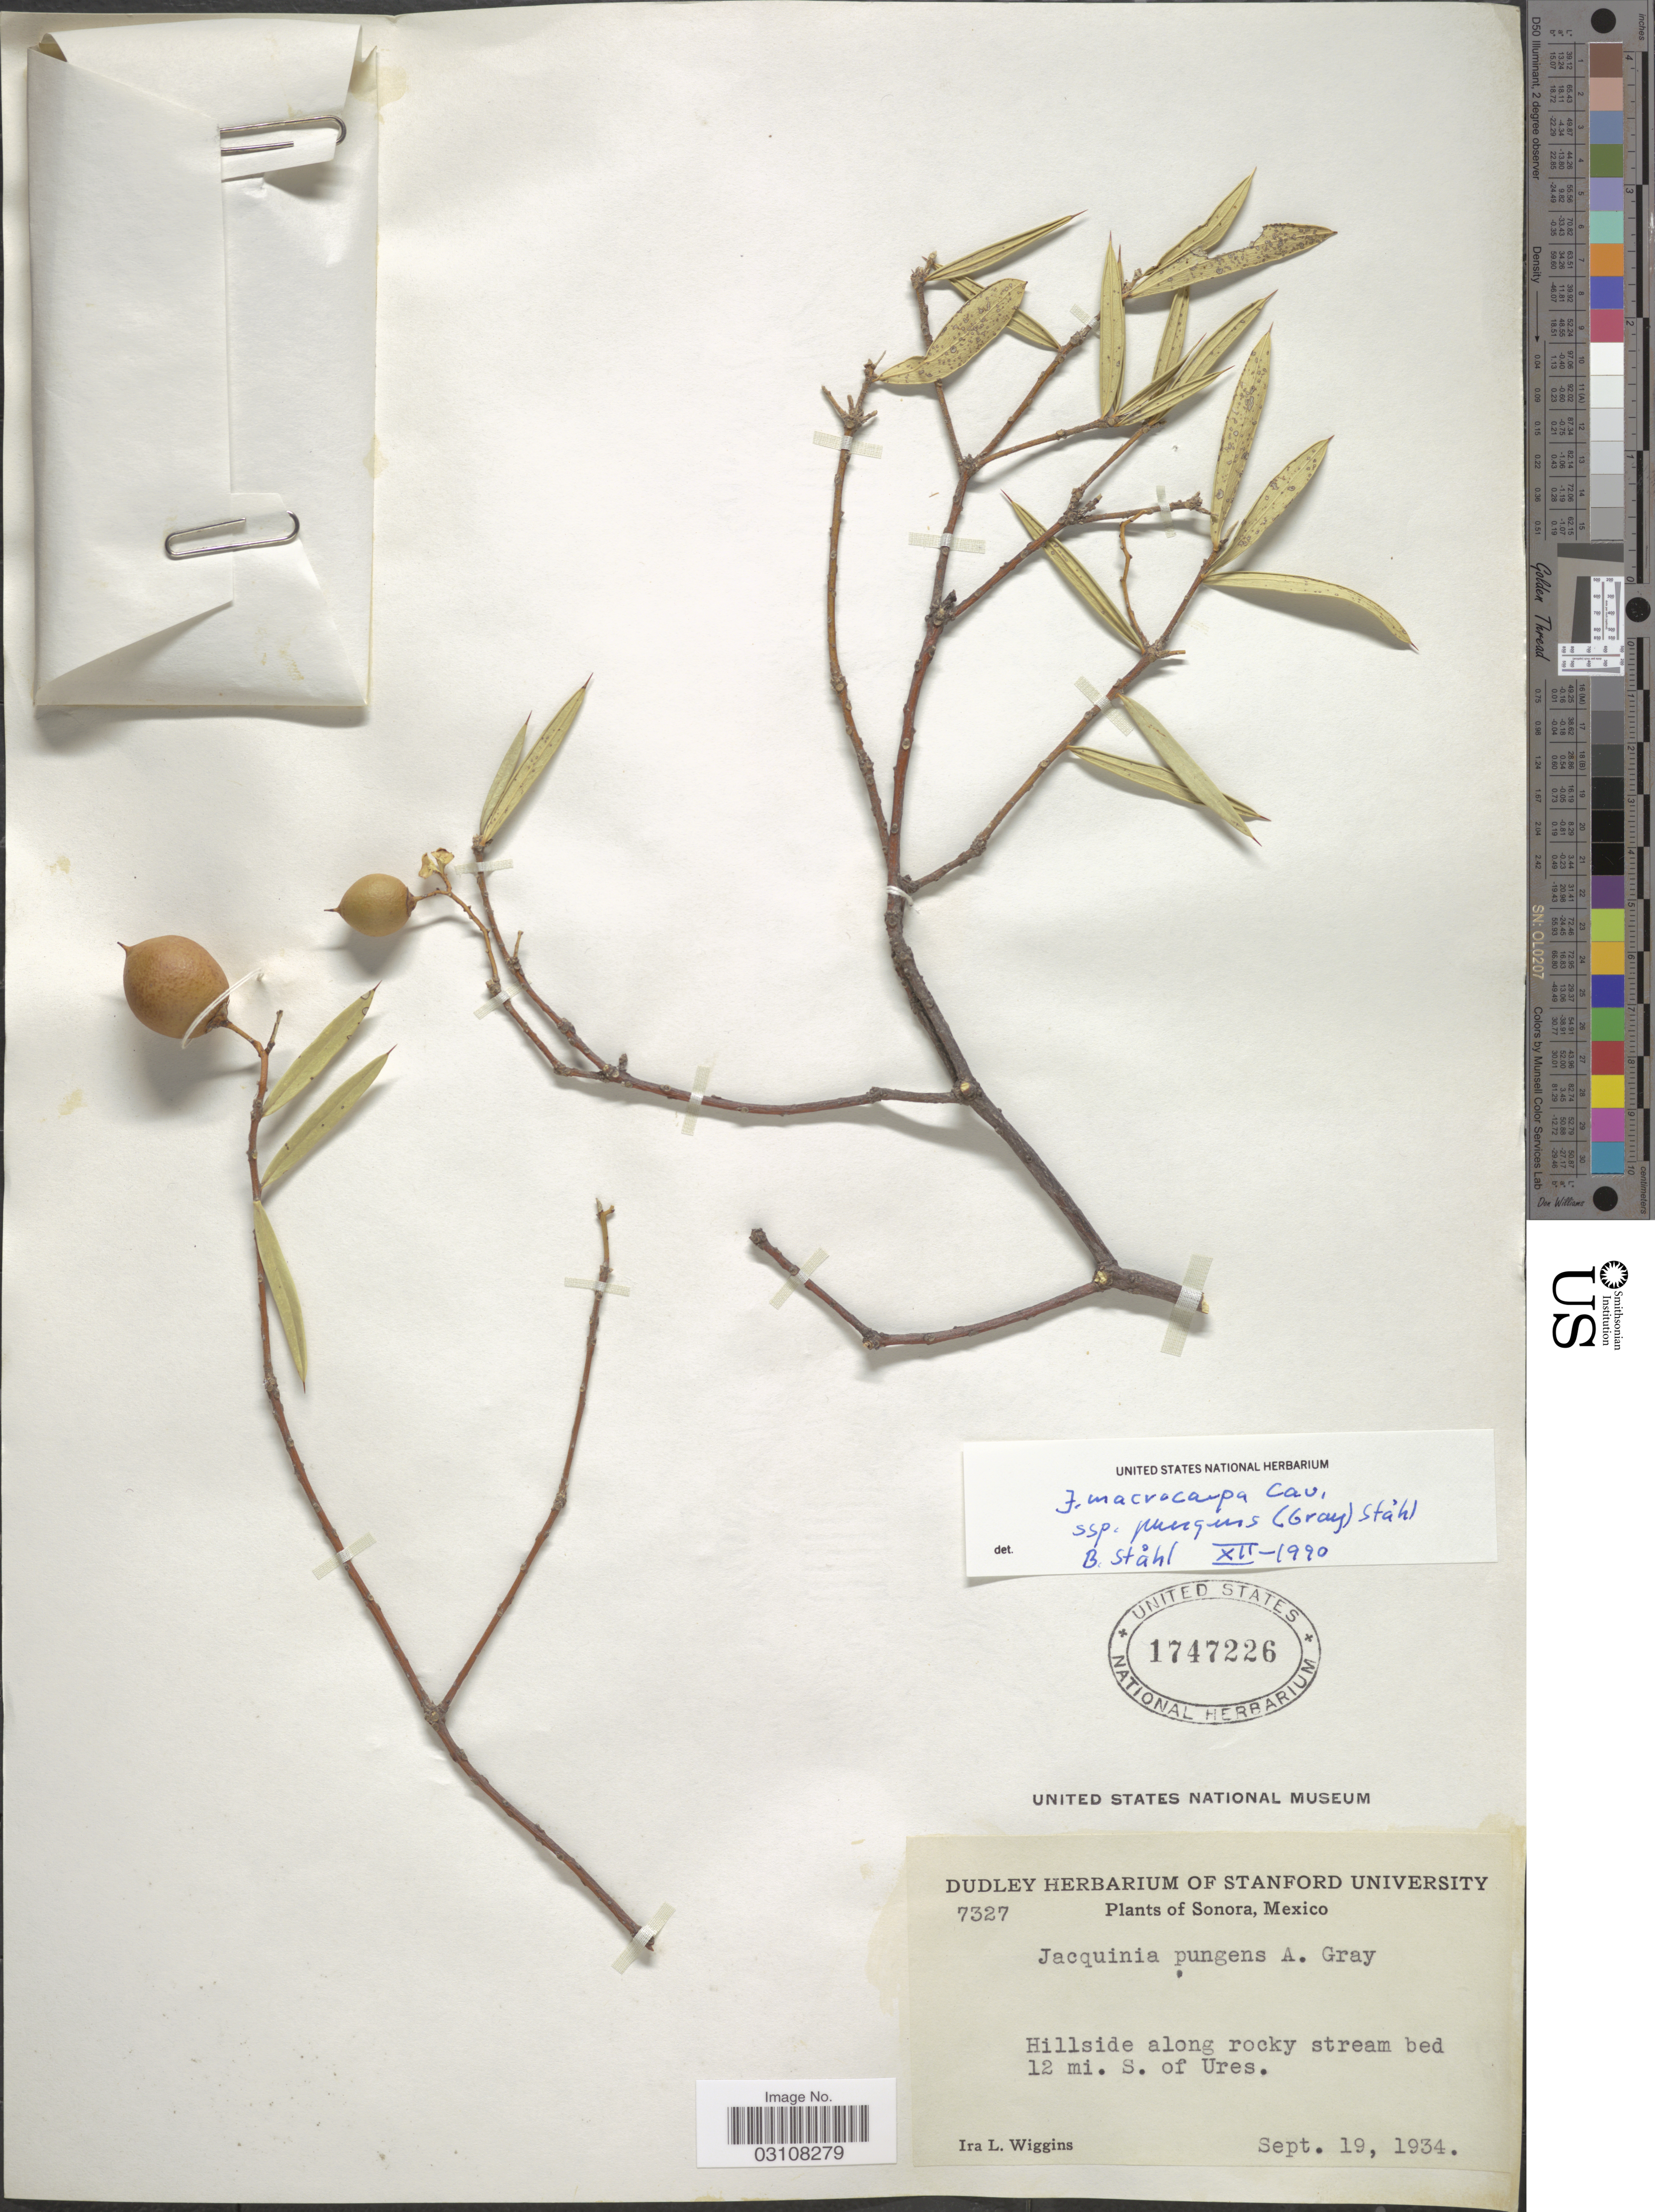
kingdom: Plantae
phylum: Tracheophyta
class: Magnoliopsida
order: Ericales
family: Primulaceae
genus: Jacquinia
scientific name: Jacquinia macrocarpa subsp. pungens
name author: Cav.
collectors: I. L. Wiggins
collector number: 7327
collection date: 1934-09-19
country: Mexico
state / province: Sonora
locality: Hillside along rocky stream bed 12 mi. S. of Ures.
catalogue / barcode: US 1747226